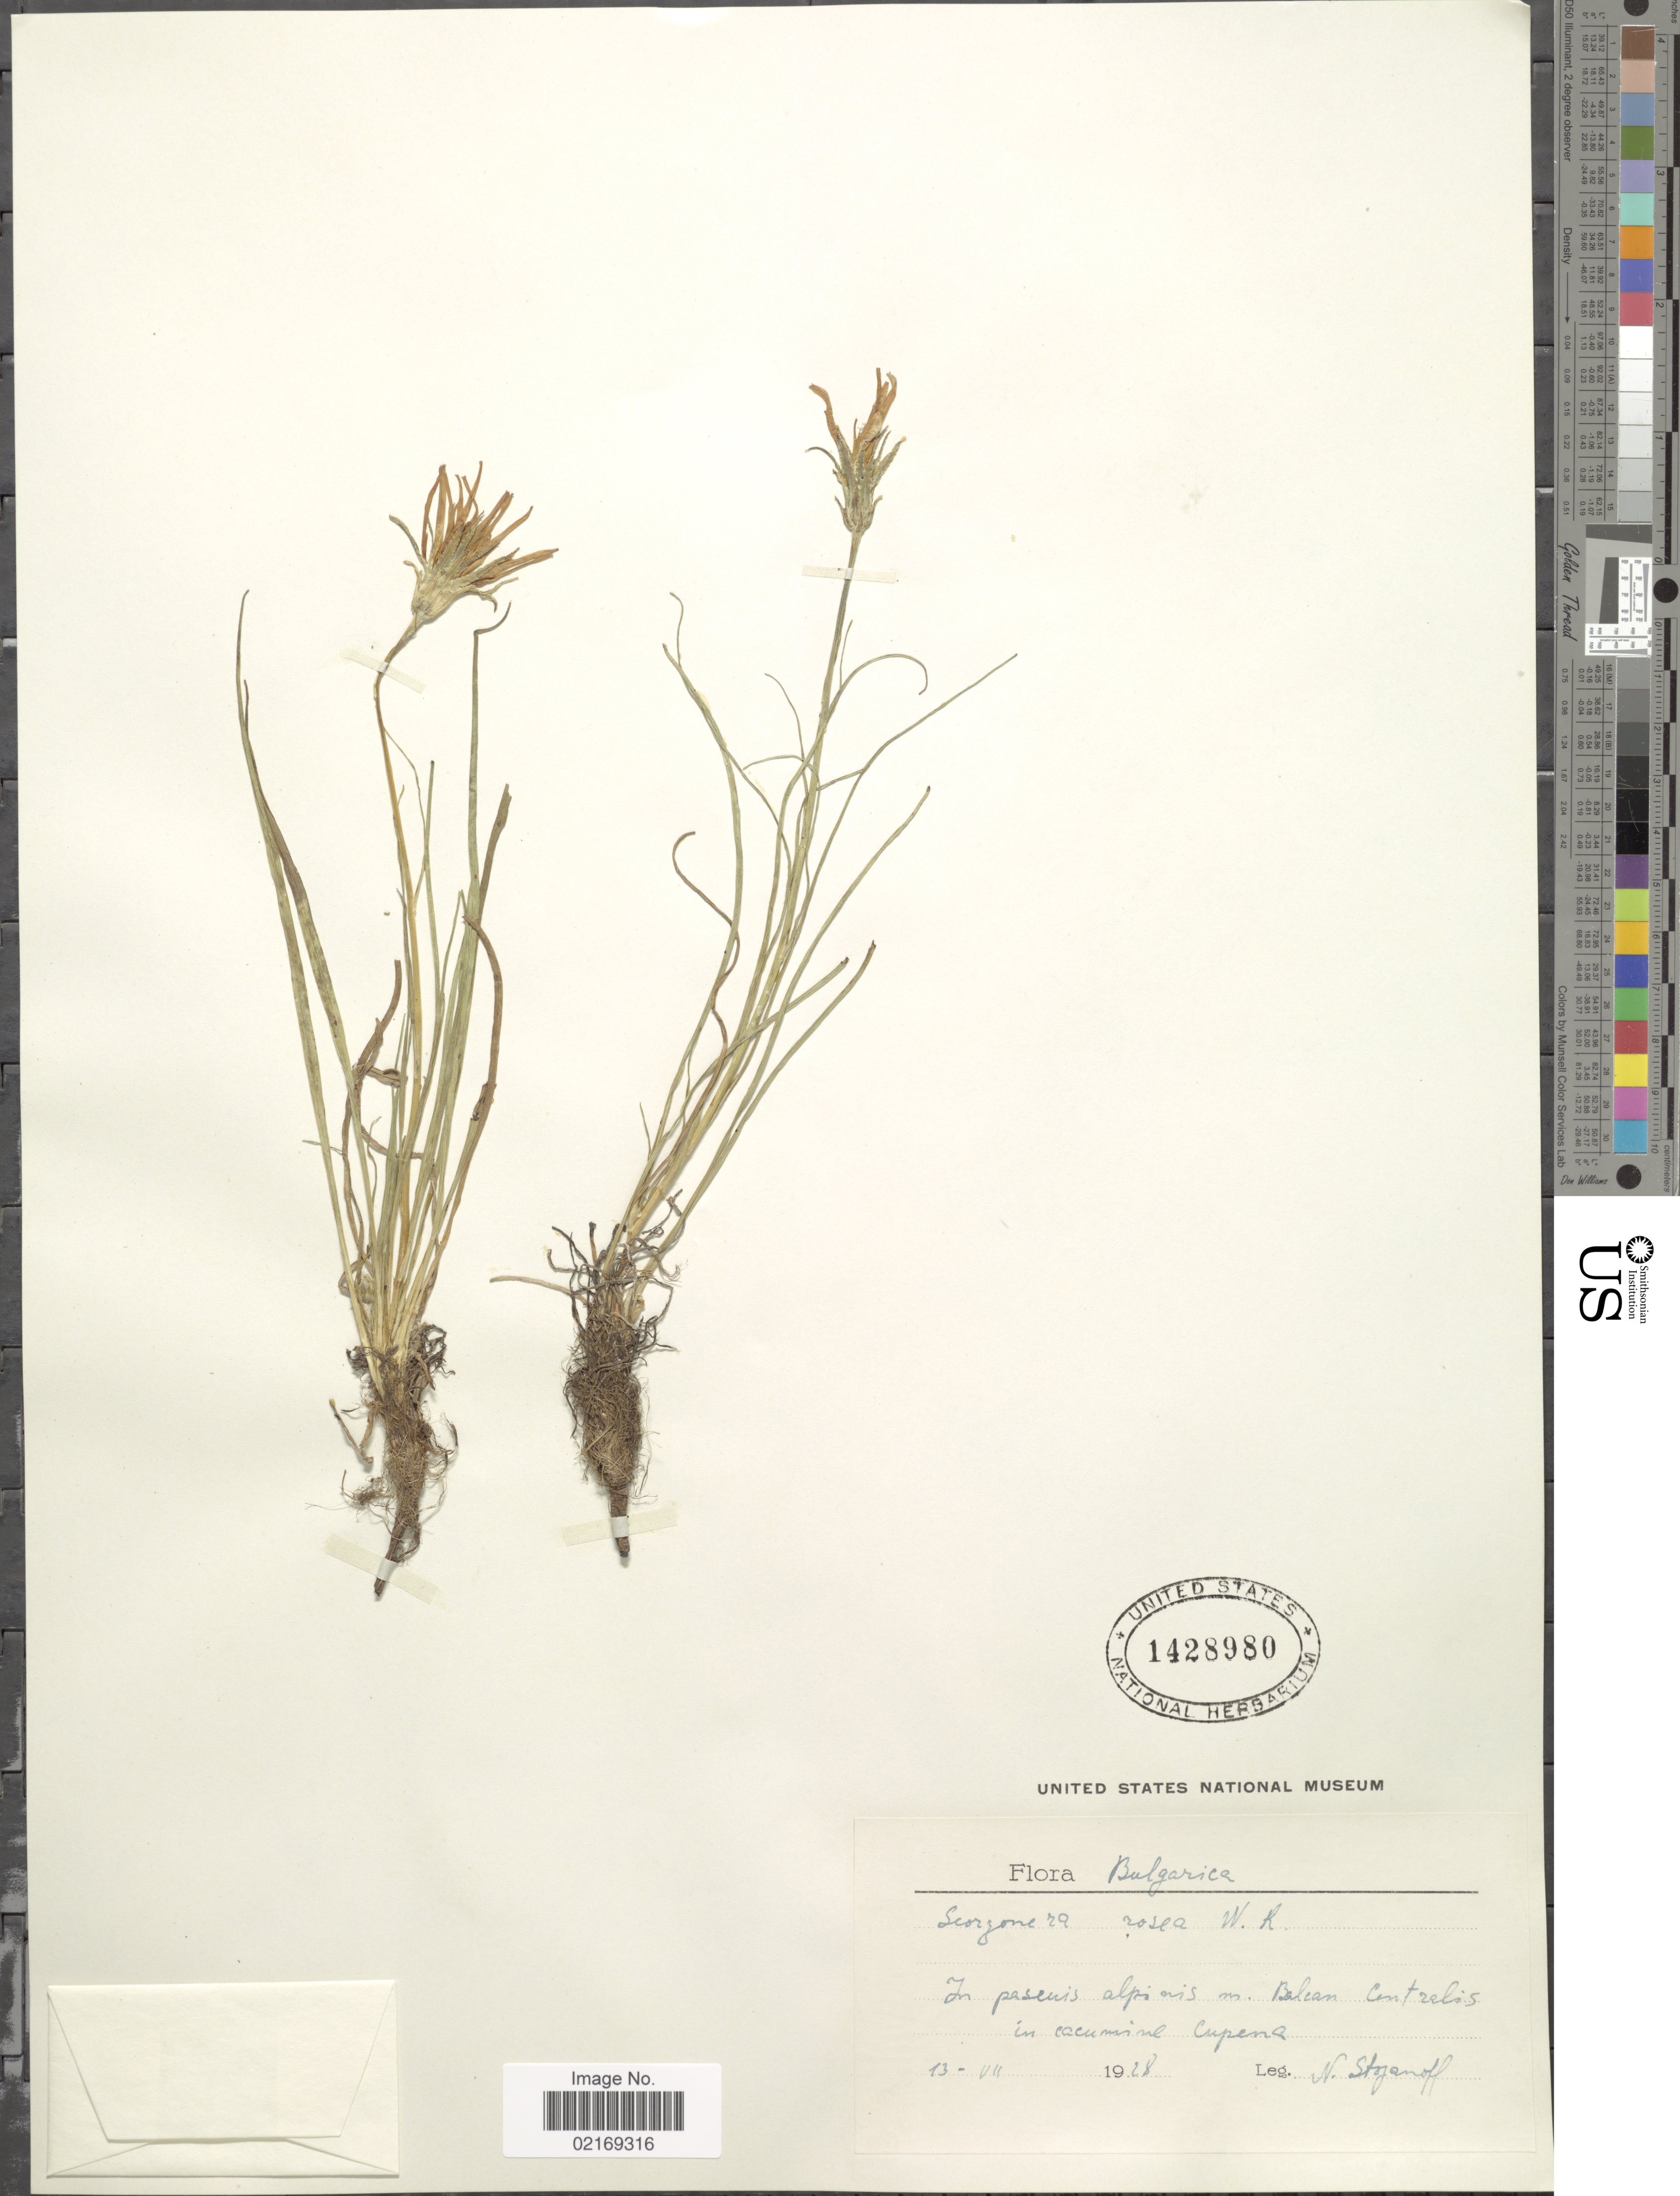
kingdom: Plantae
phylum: Tracheophyta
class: Magnoliopsida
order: Asterales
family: Asteraceae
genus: Podospermum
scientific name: Podospermum roseum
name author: (Waldst. & Kit.) Gemeinholzer & Greuter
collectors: N. Stojanoff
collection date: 1928-07-13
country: Bulgaria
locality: In pascuis alpinis m. Balcan Centralis in cacumine Cupena. [interpreted]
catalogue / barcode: US 1428980